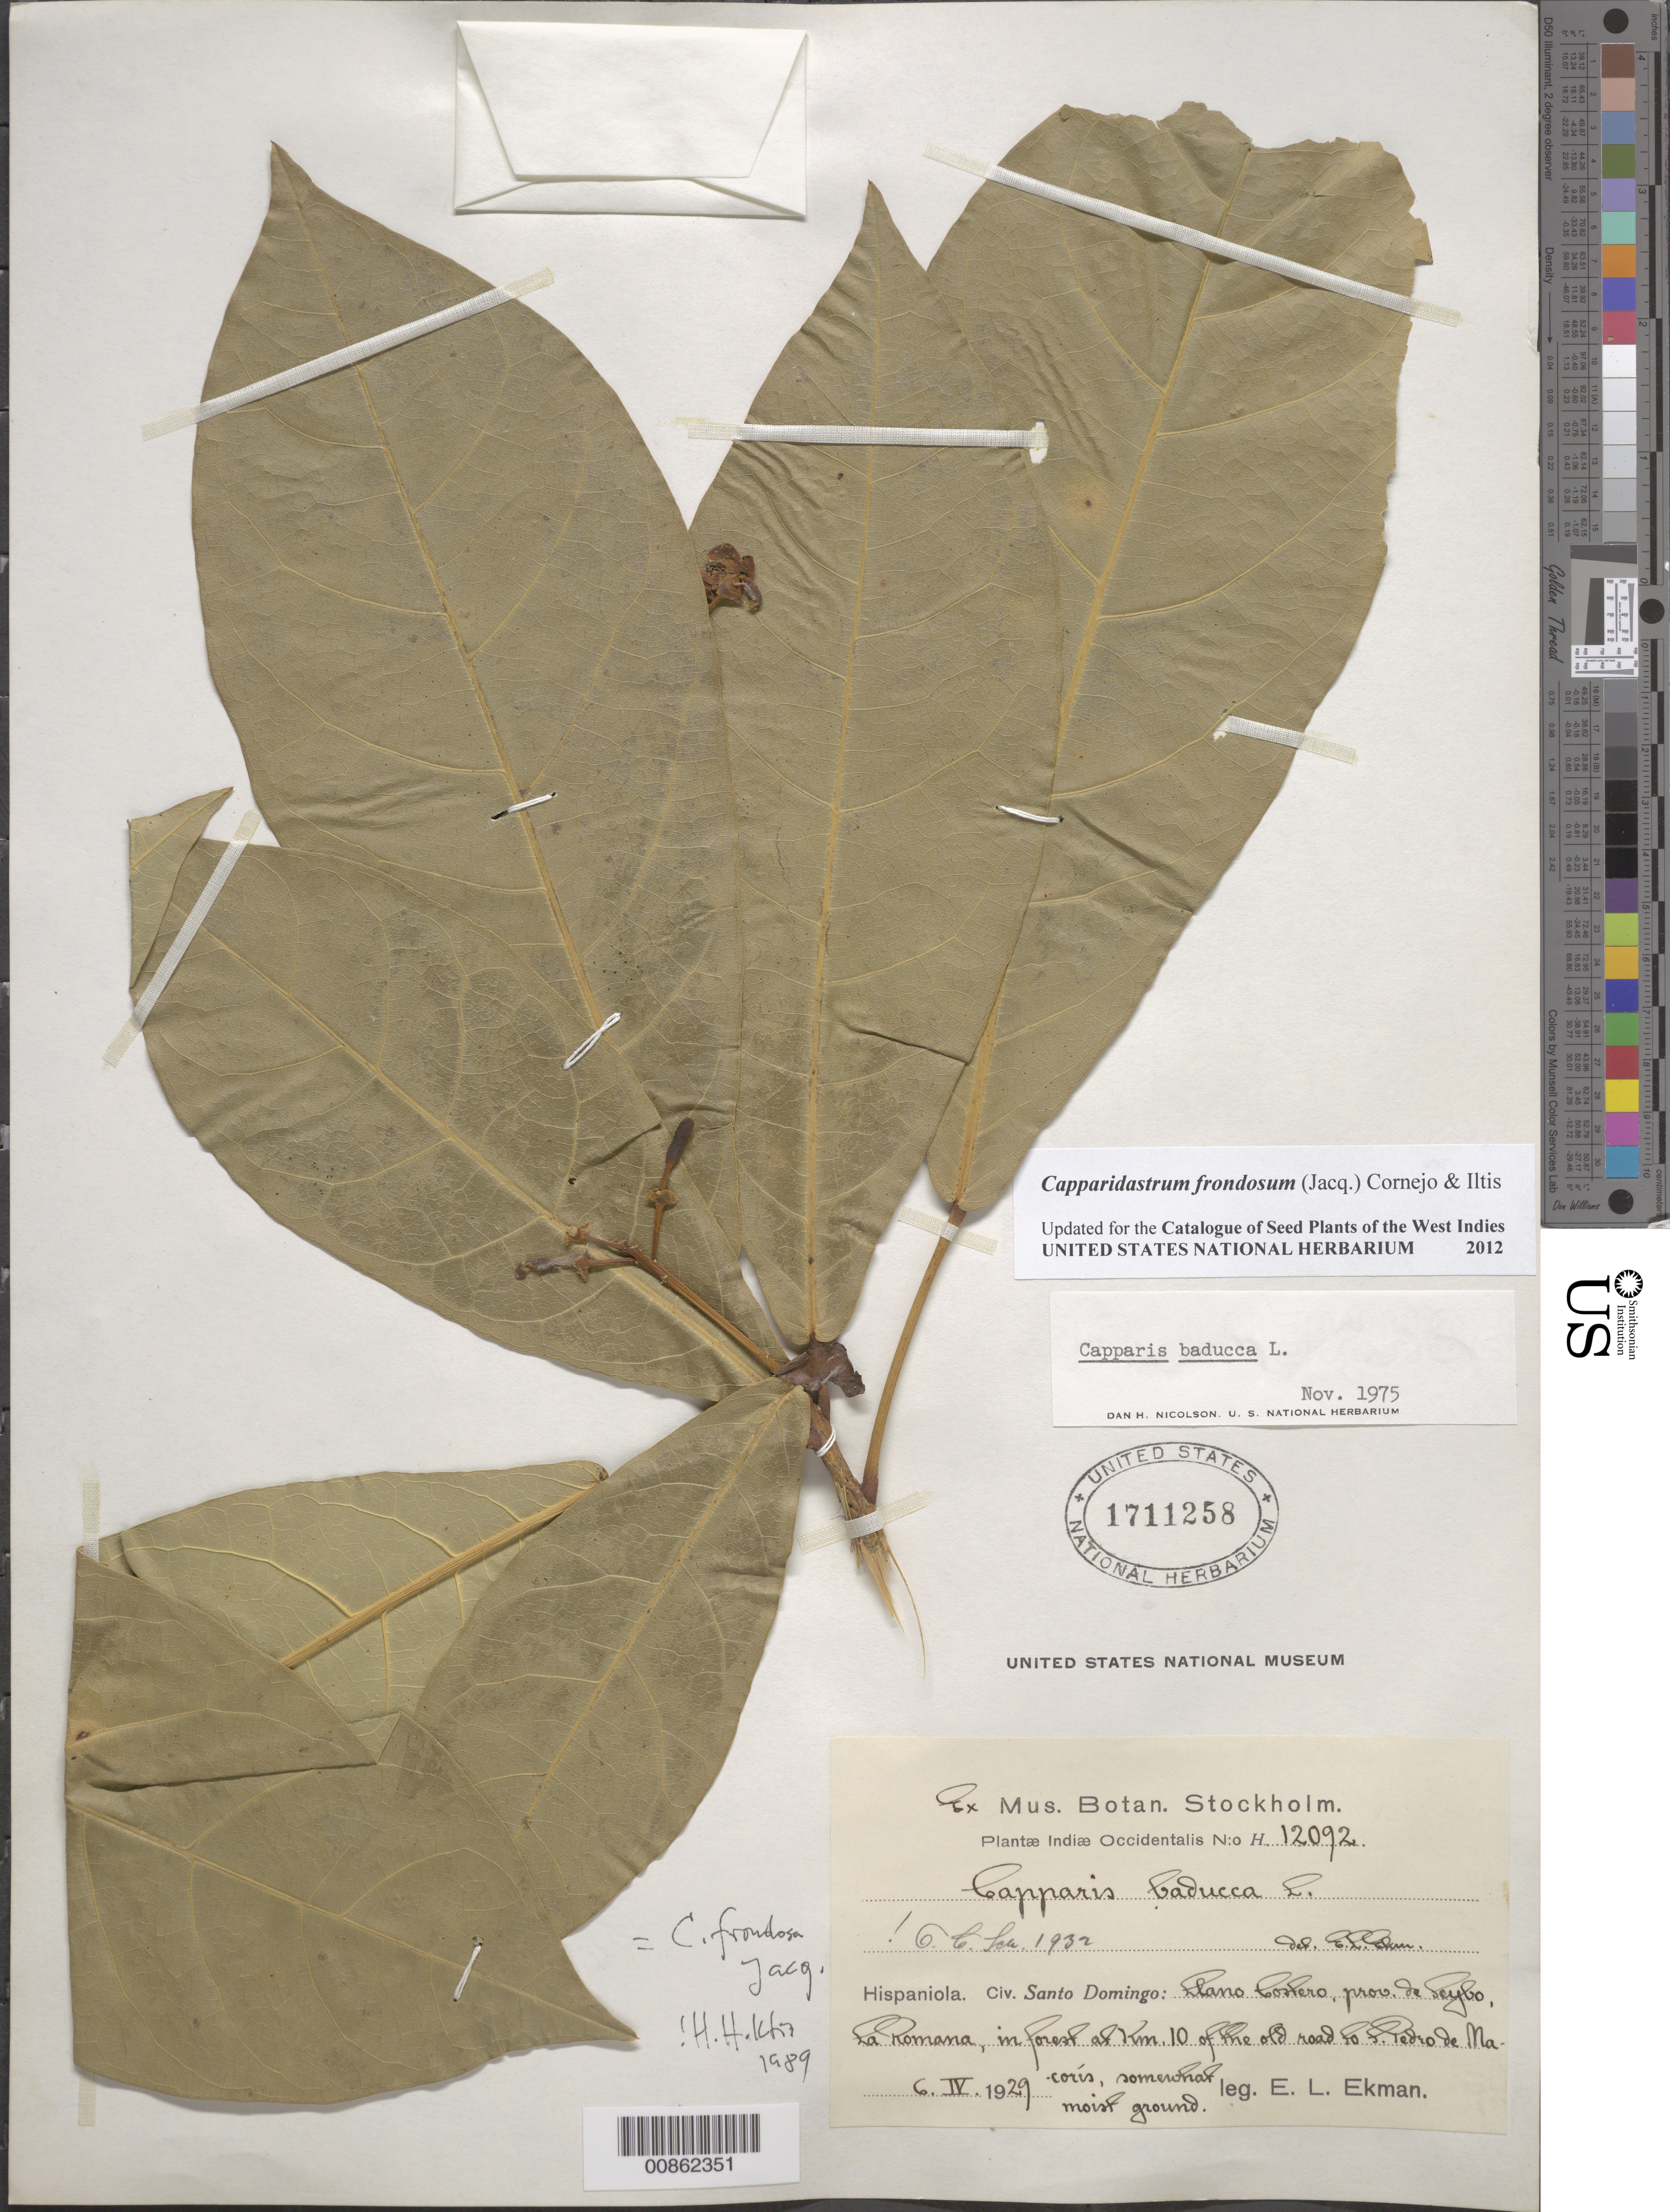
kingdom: Plantae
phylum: Tracheophyta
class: Magnoliopsida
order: Brassicales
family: Capparaceae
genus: Capparidastrum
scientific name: Capparidastrum frondosum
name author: (Jacq.) Cornejo & Iltis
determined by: Iltis, Hugh Hellmut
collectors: E. L. Ekman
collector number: H 12092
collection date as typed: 06 Apr 1929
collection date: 1929-04-06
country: Dominican Republic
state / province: El Seibo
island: Hispaniola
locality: Llano Costero, La Romana, at km. 10 of the old road to San Pedro de Macoris.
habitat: In forest, somewhat moist ground.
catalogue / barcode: US 1711258